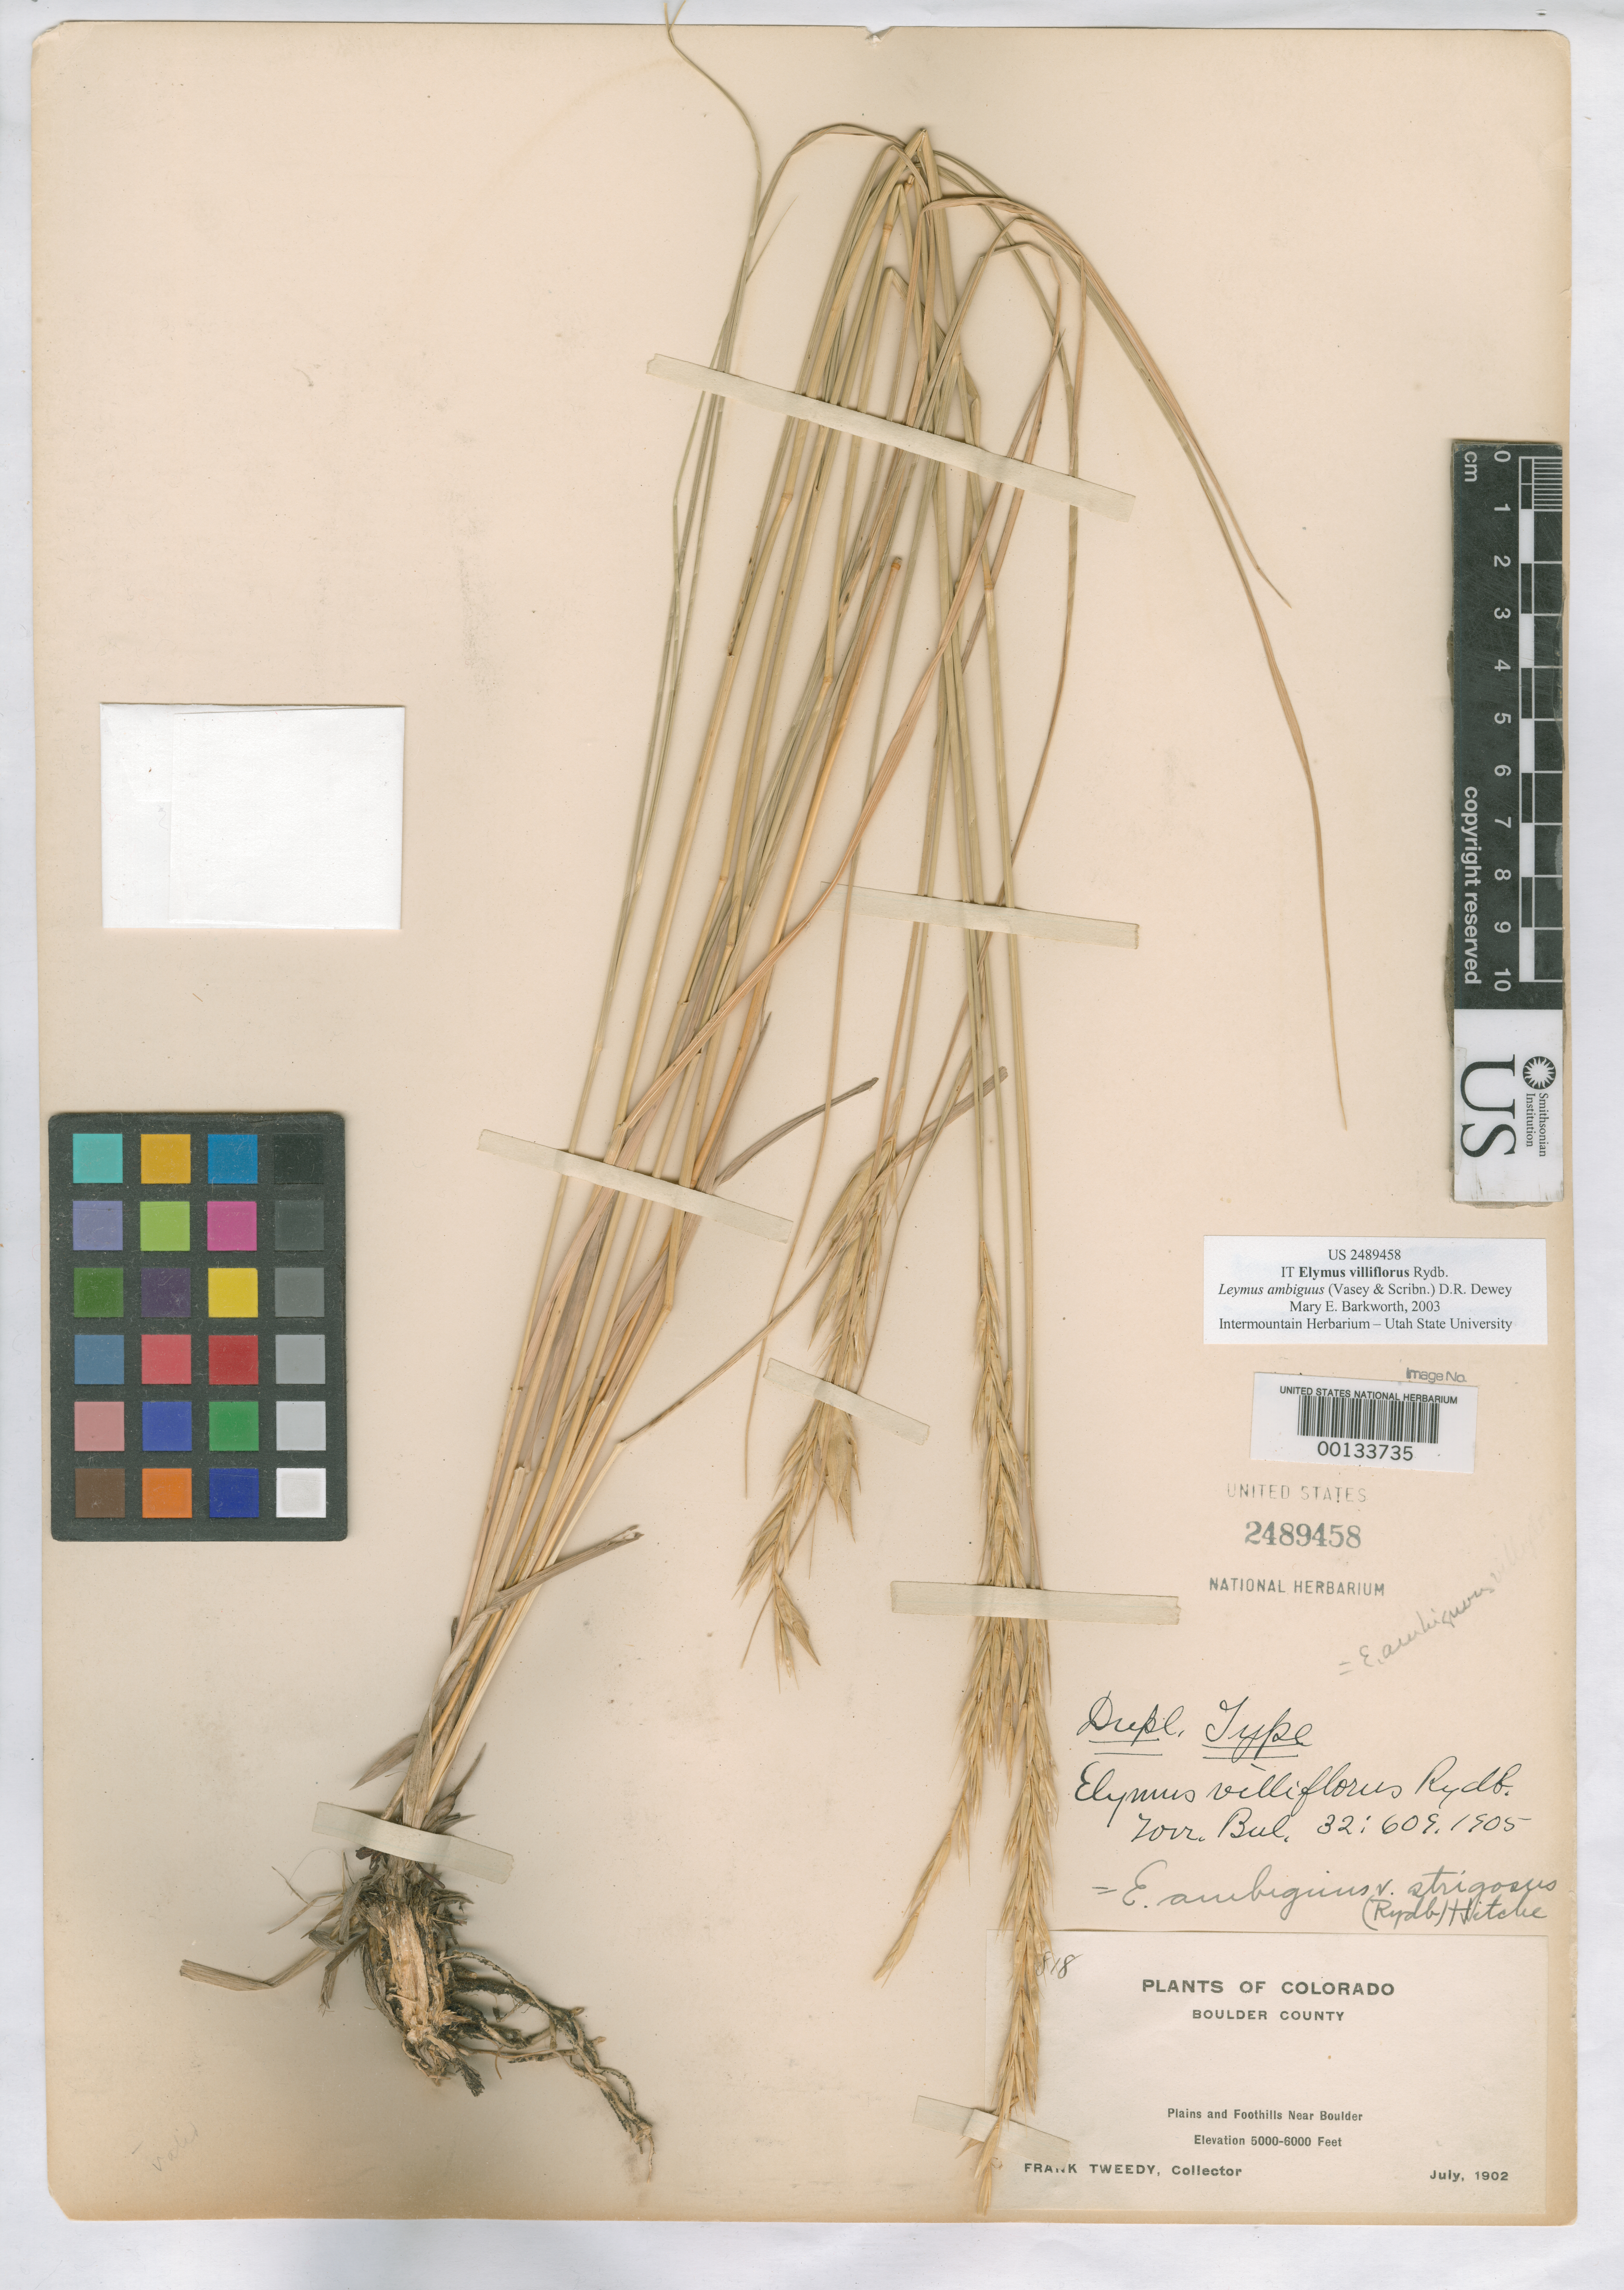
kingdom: Plantae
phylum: Tracheophyta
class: Liliopsida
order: Poales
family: Poaceae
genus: Elymus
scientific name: Elymus villiflorus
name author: Rydb.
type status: Isotype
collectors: F. Tweedy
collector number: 4818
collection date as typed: Jul 1902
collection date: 1902-07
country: United States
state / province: Colorado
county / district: Boulder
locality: Near Boulder.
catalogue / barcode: US 2489458